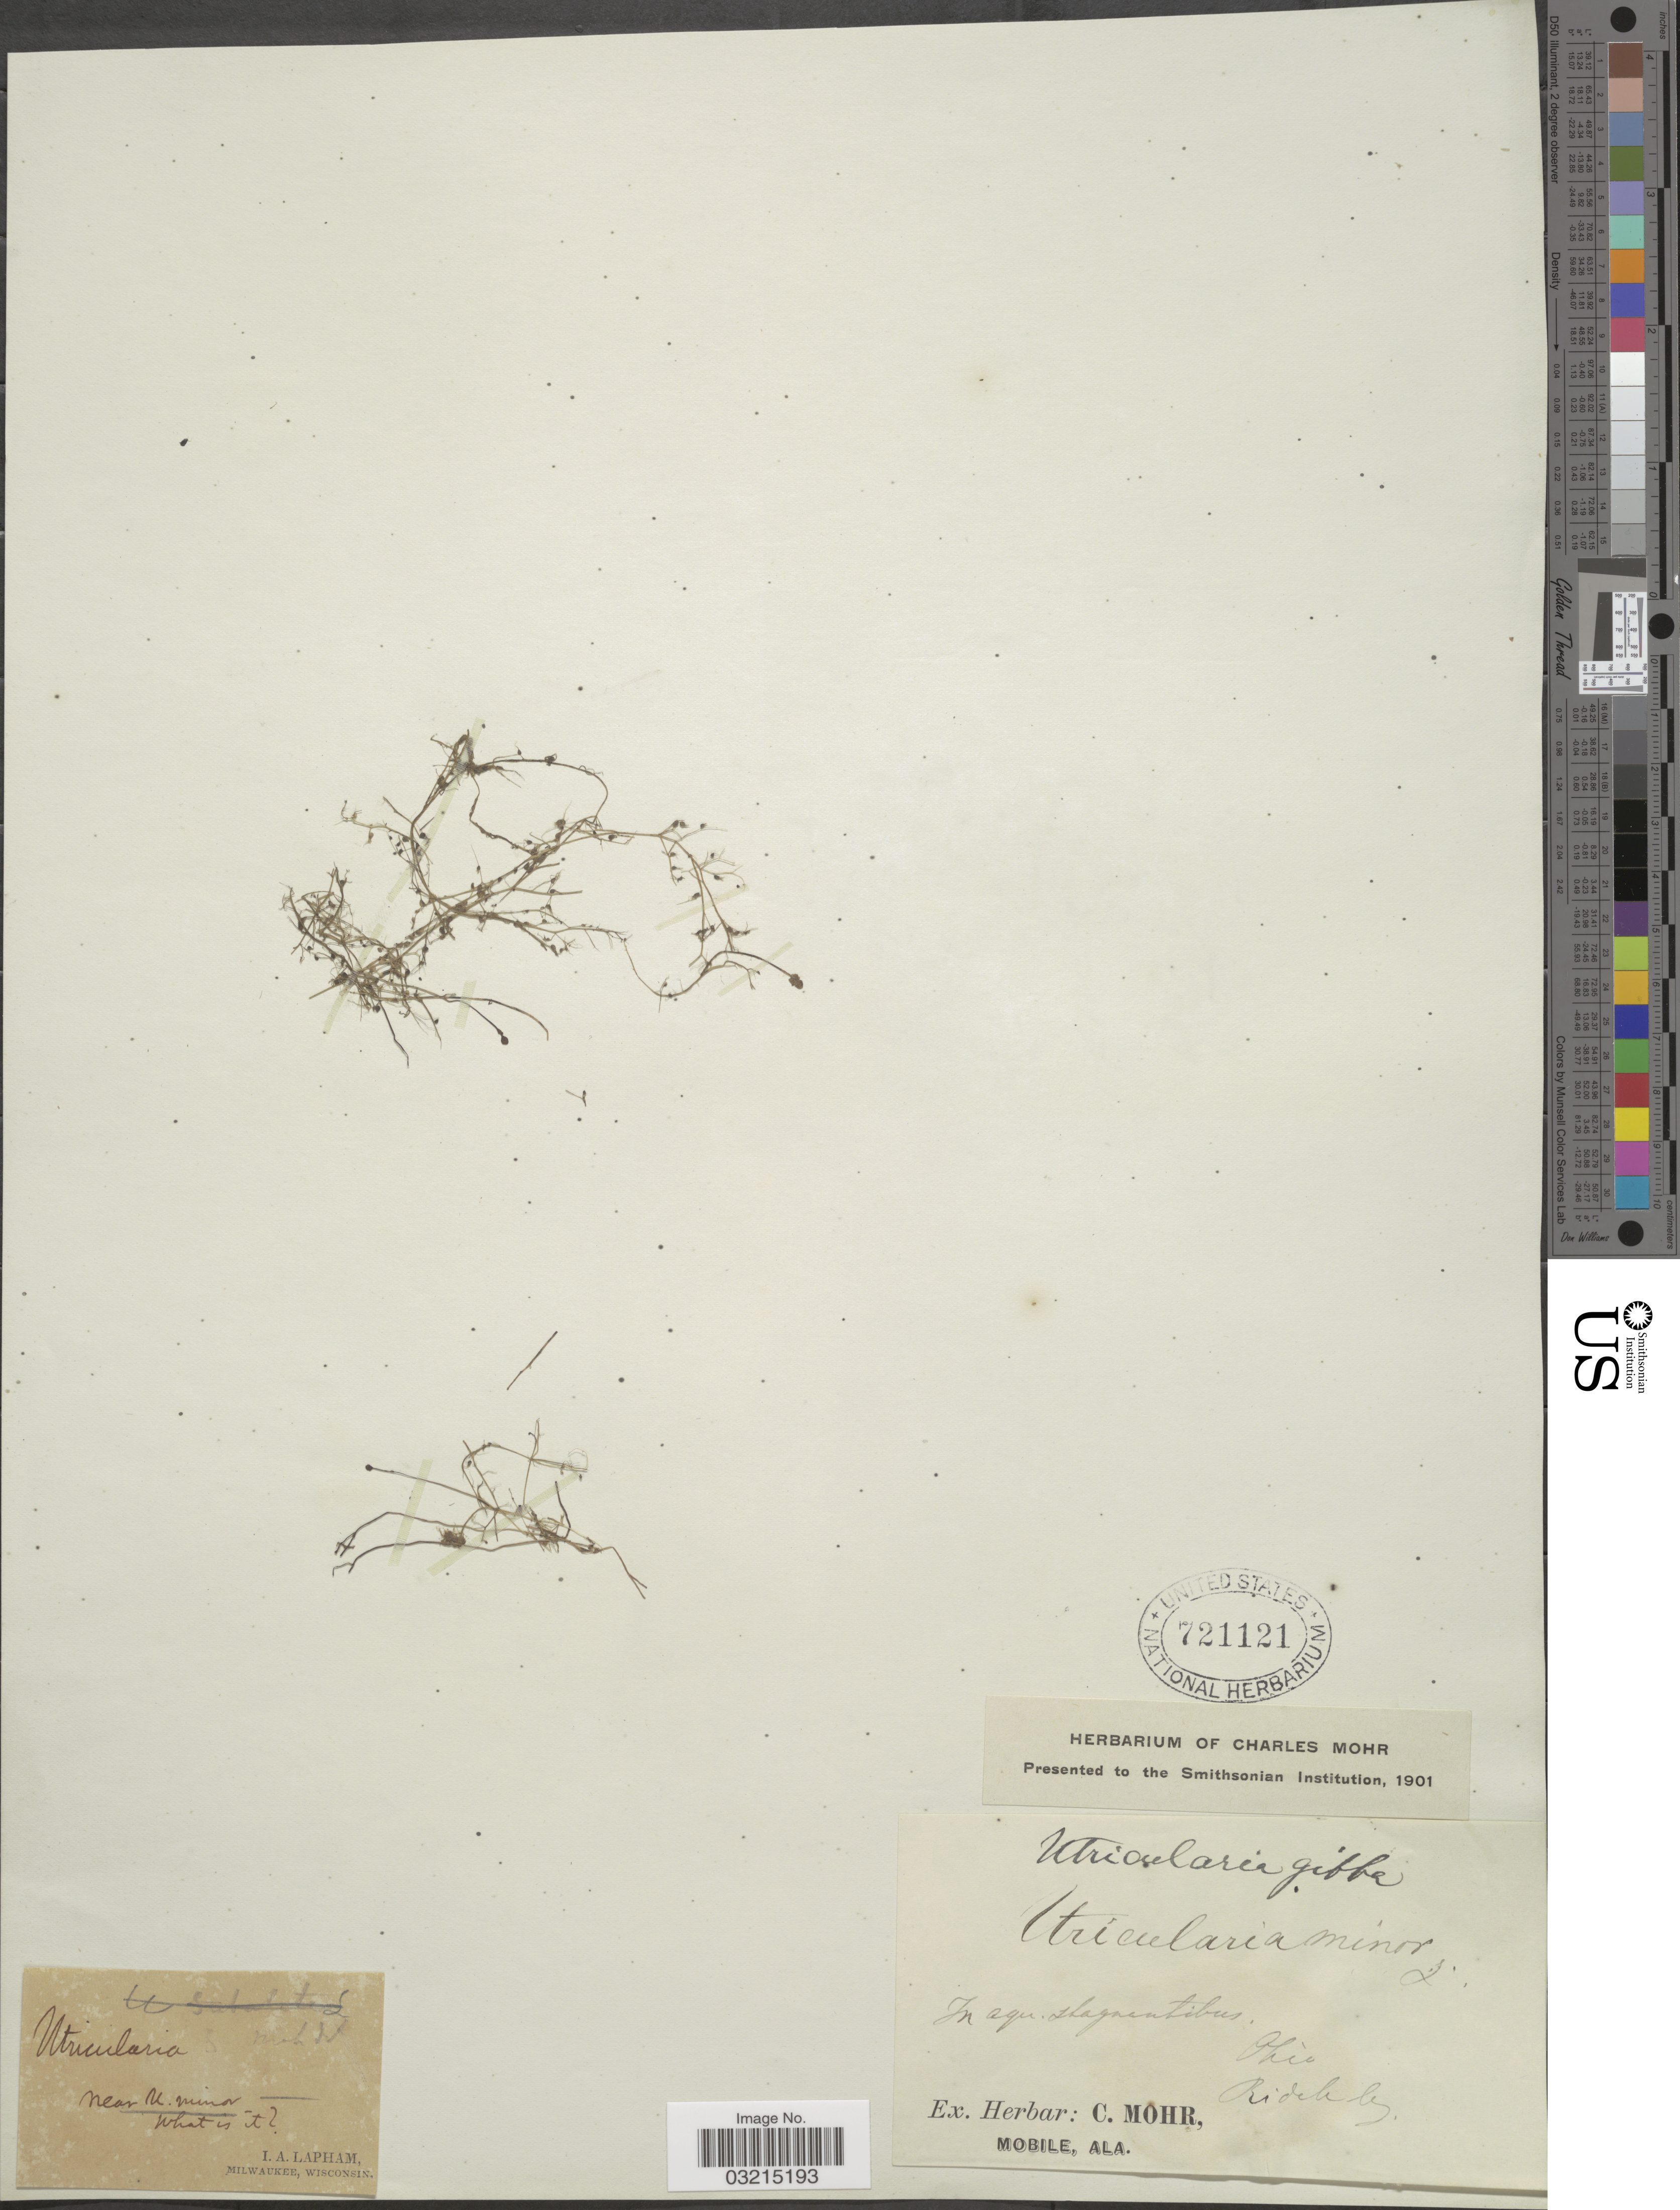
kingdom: Plantae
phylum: Tracheophyta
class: Magnoliopsida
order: Lamiales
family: Lentibulariaceae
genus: Utricularia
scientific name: Utricularia gibba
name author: L.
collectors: I. Lapham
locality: Near N [interpreted]. Minor.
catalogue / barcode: US 721121